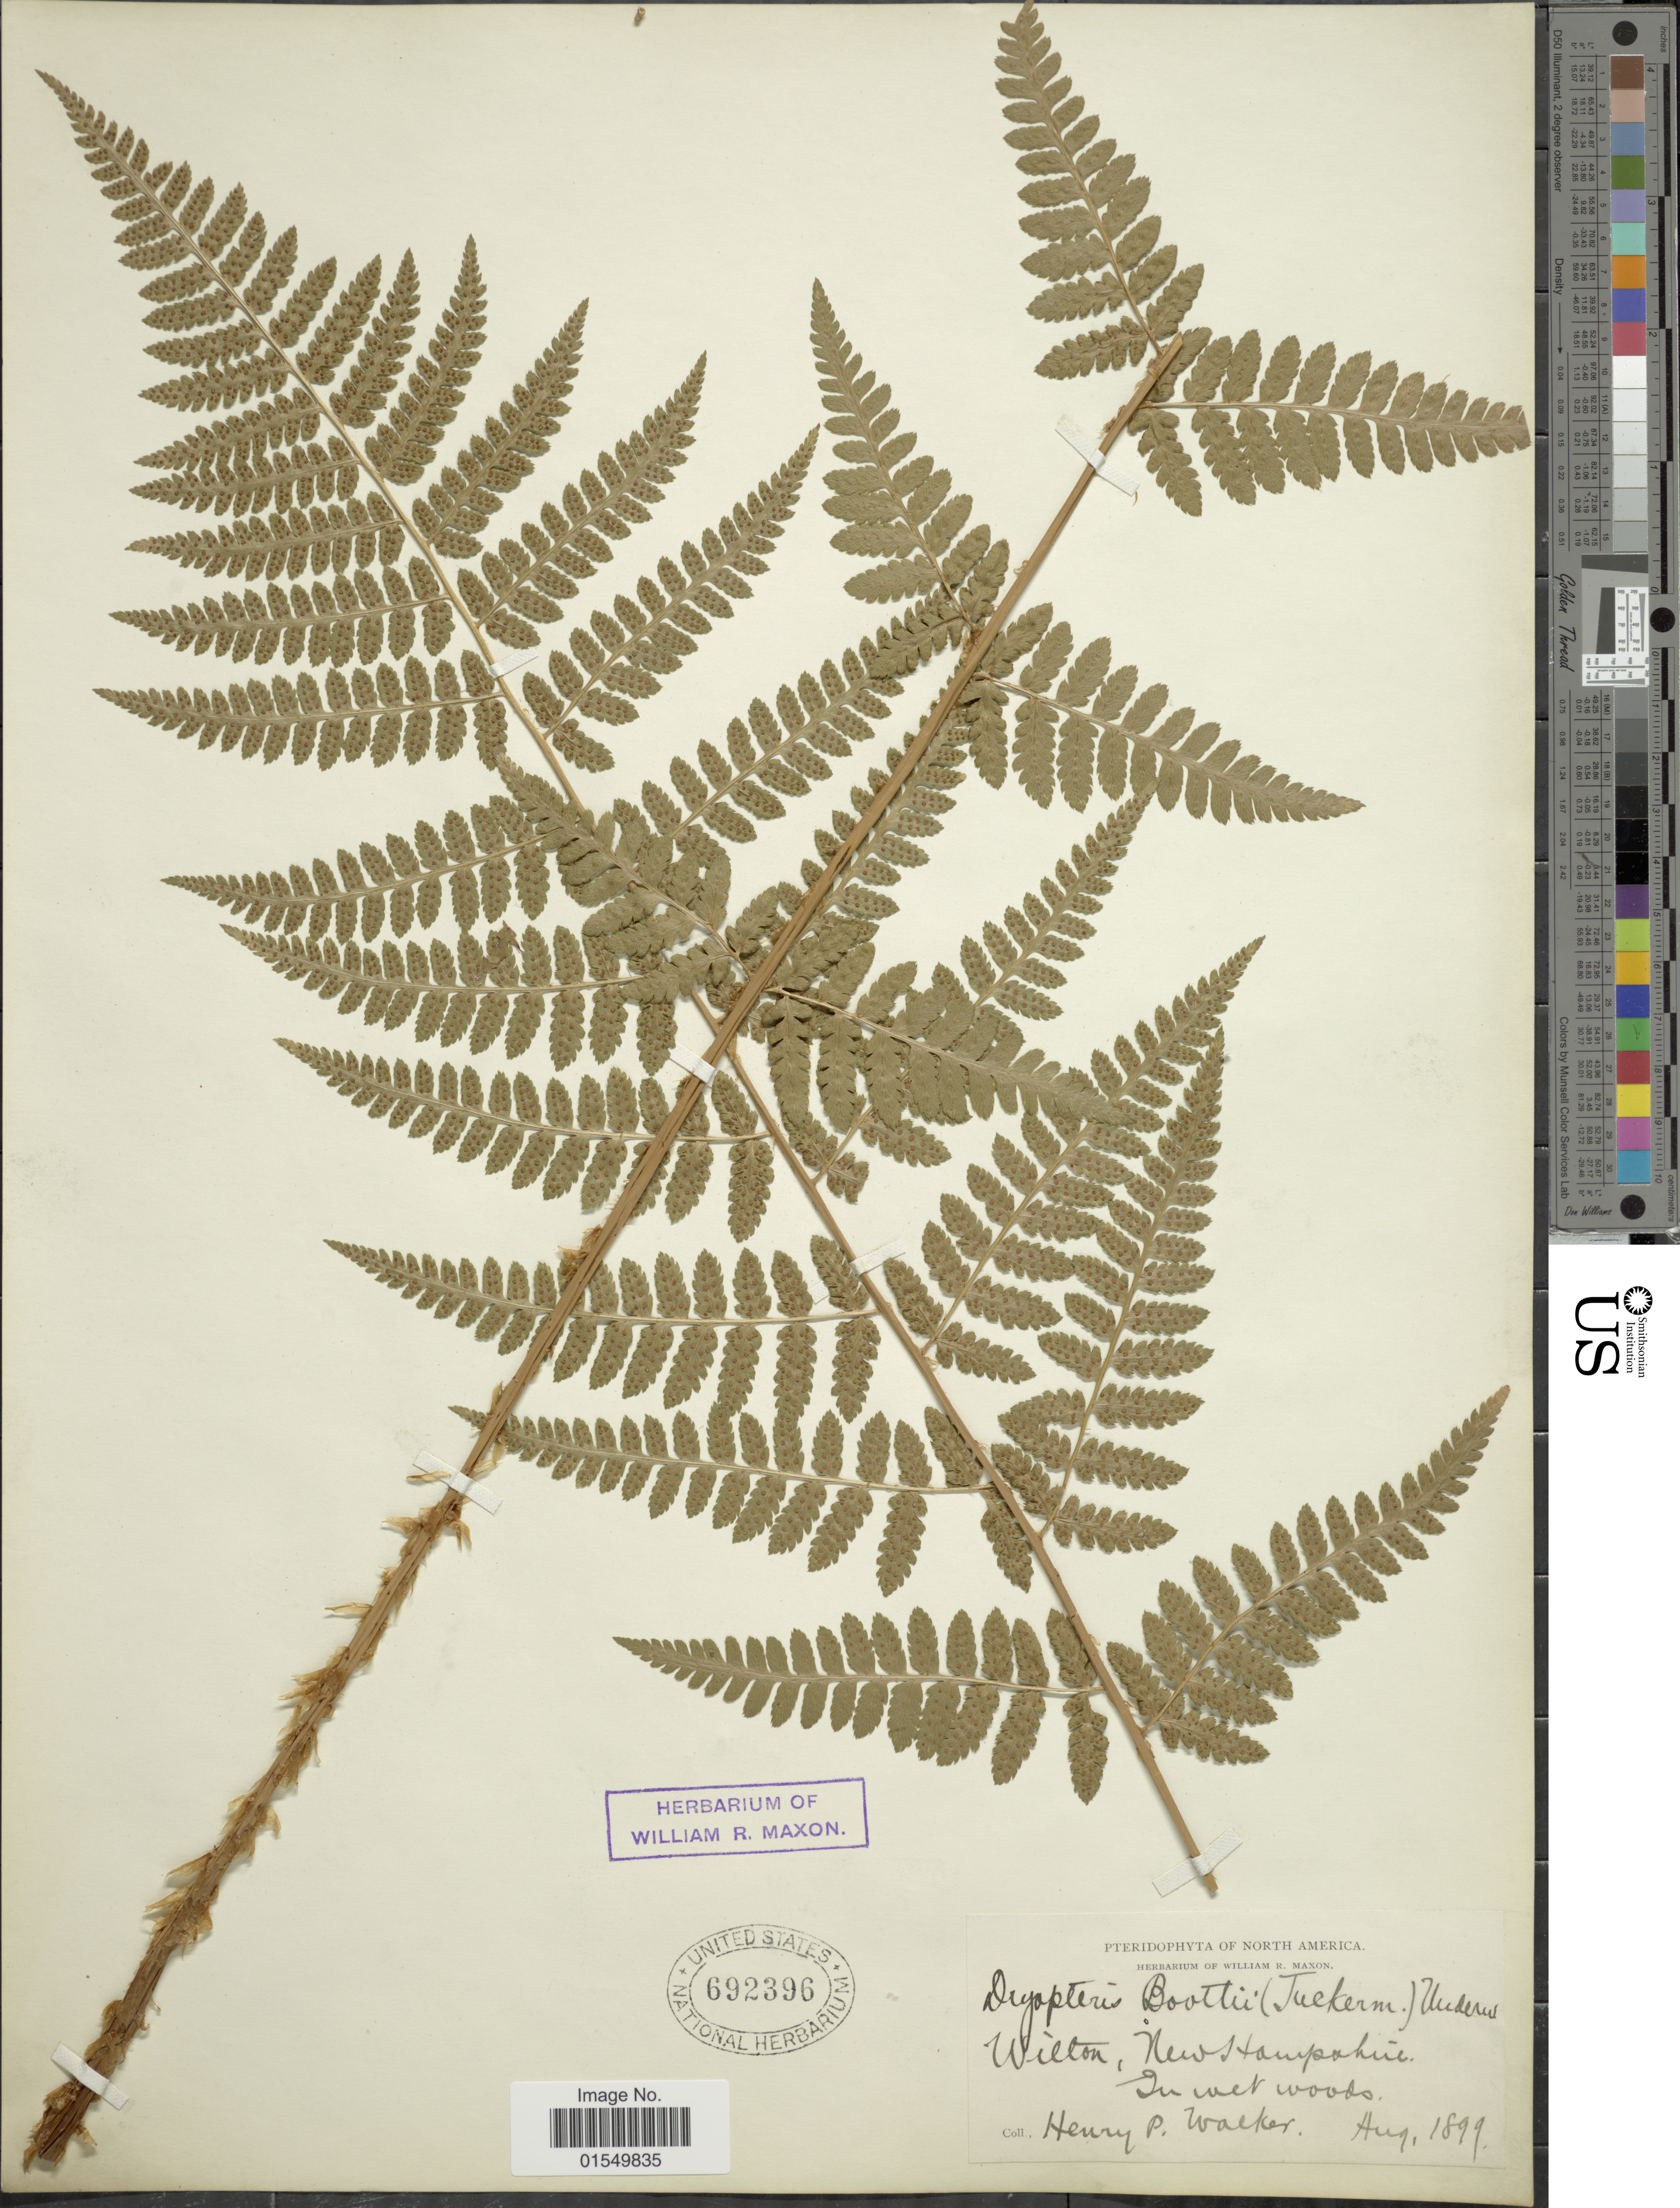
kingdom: Plantae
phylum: Tracheophyta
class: Polypodiopsida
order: Polypodiales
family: Dryopteridaceae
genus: Dryopteris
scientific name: Dryopteris x boottii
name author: Underw.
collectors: H. Walker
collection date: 1899-08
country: United States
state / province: New Hampshire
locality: Wilton, New Hampshire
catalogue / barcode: US 692396